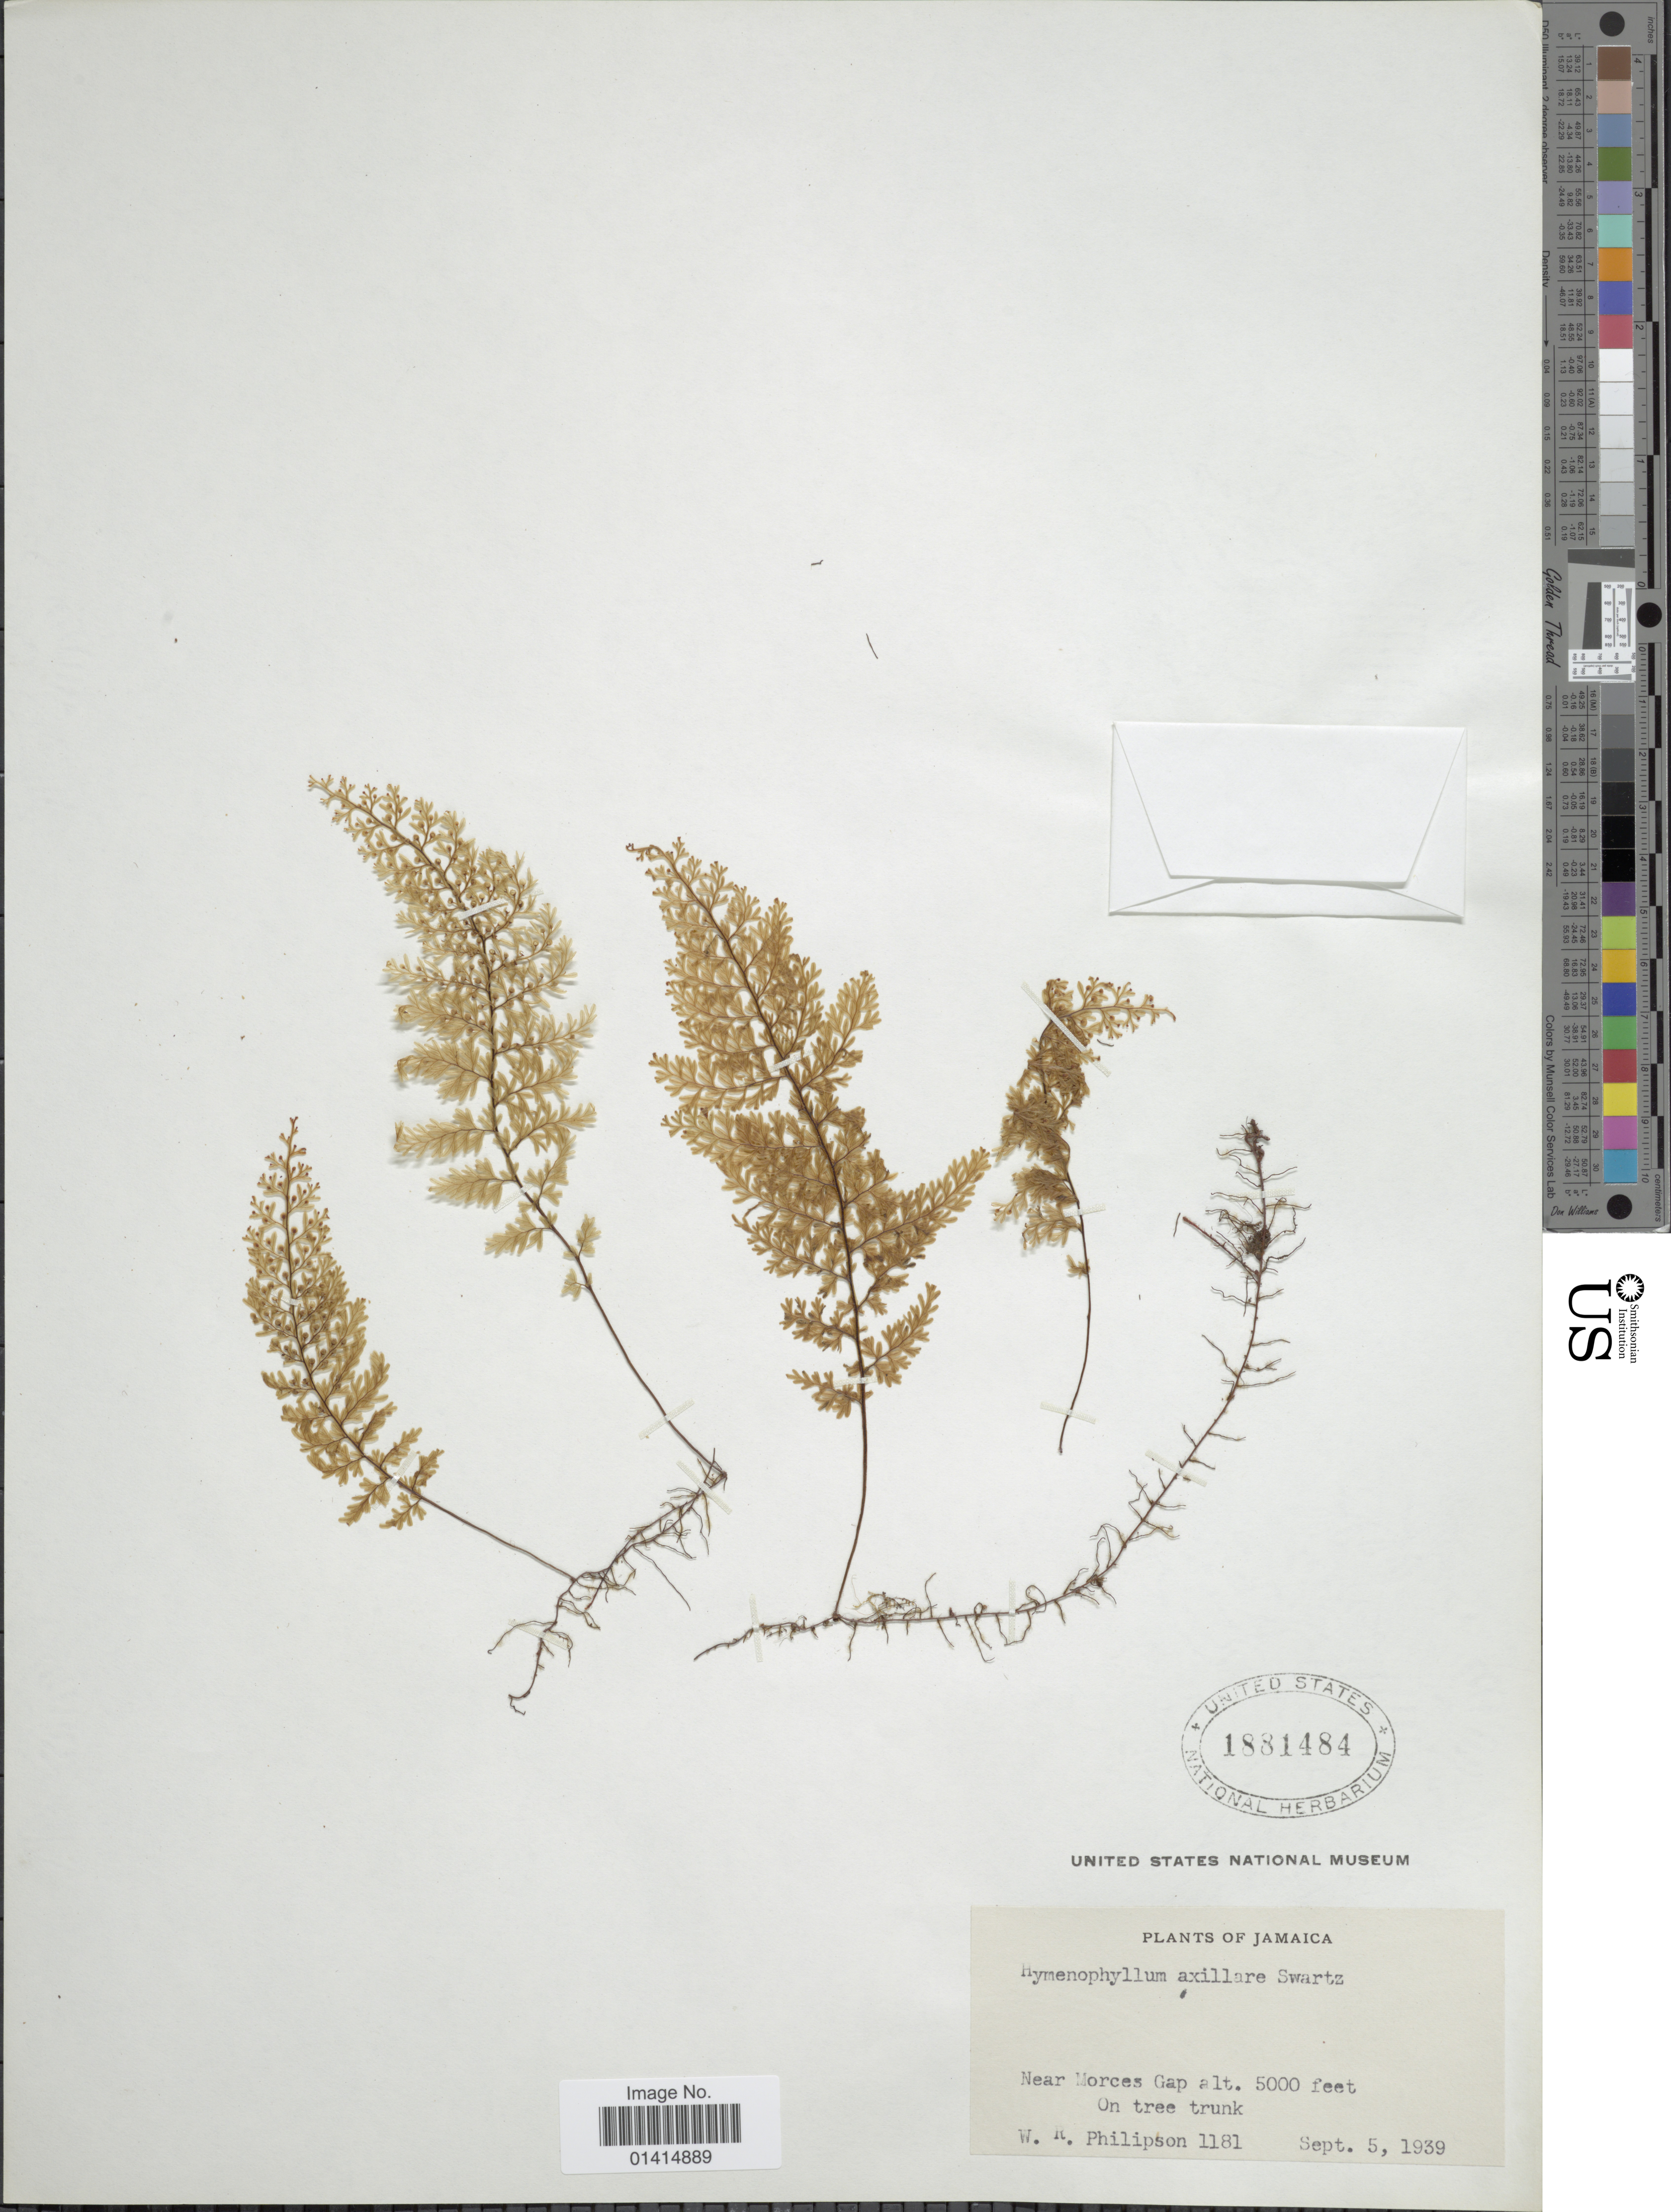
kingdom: Plantae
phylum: Tracheophyta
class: Polypodiopsida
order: Hymenophyllales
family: Hymenophyllaceae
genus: Hymenophyllum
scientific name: Hymenophyllum axillare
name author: Sw.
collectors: W. R. Philipson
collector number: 1181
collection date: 1939-09-05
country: Jamaica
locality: Near Morces Gap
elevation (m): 1524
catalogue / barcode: US 1881484